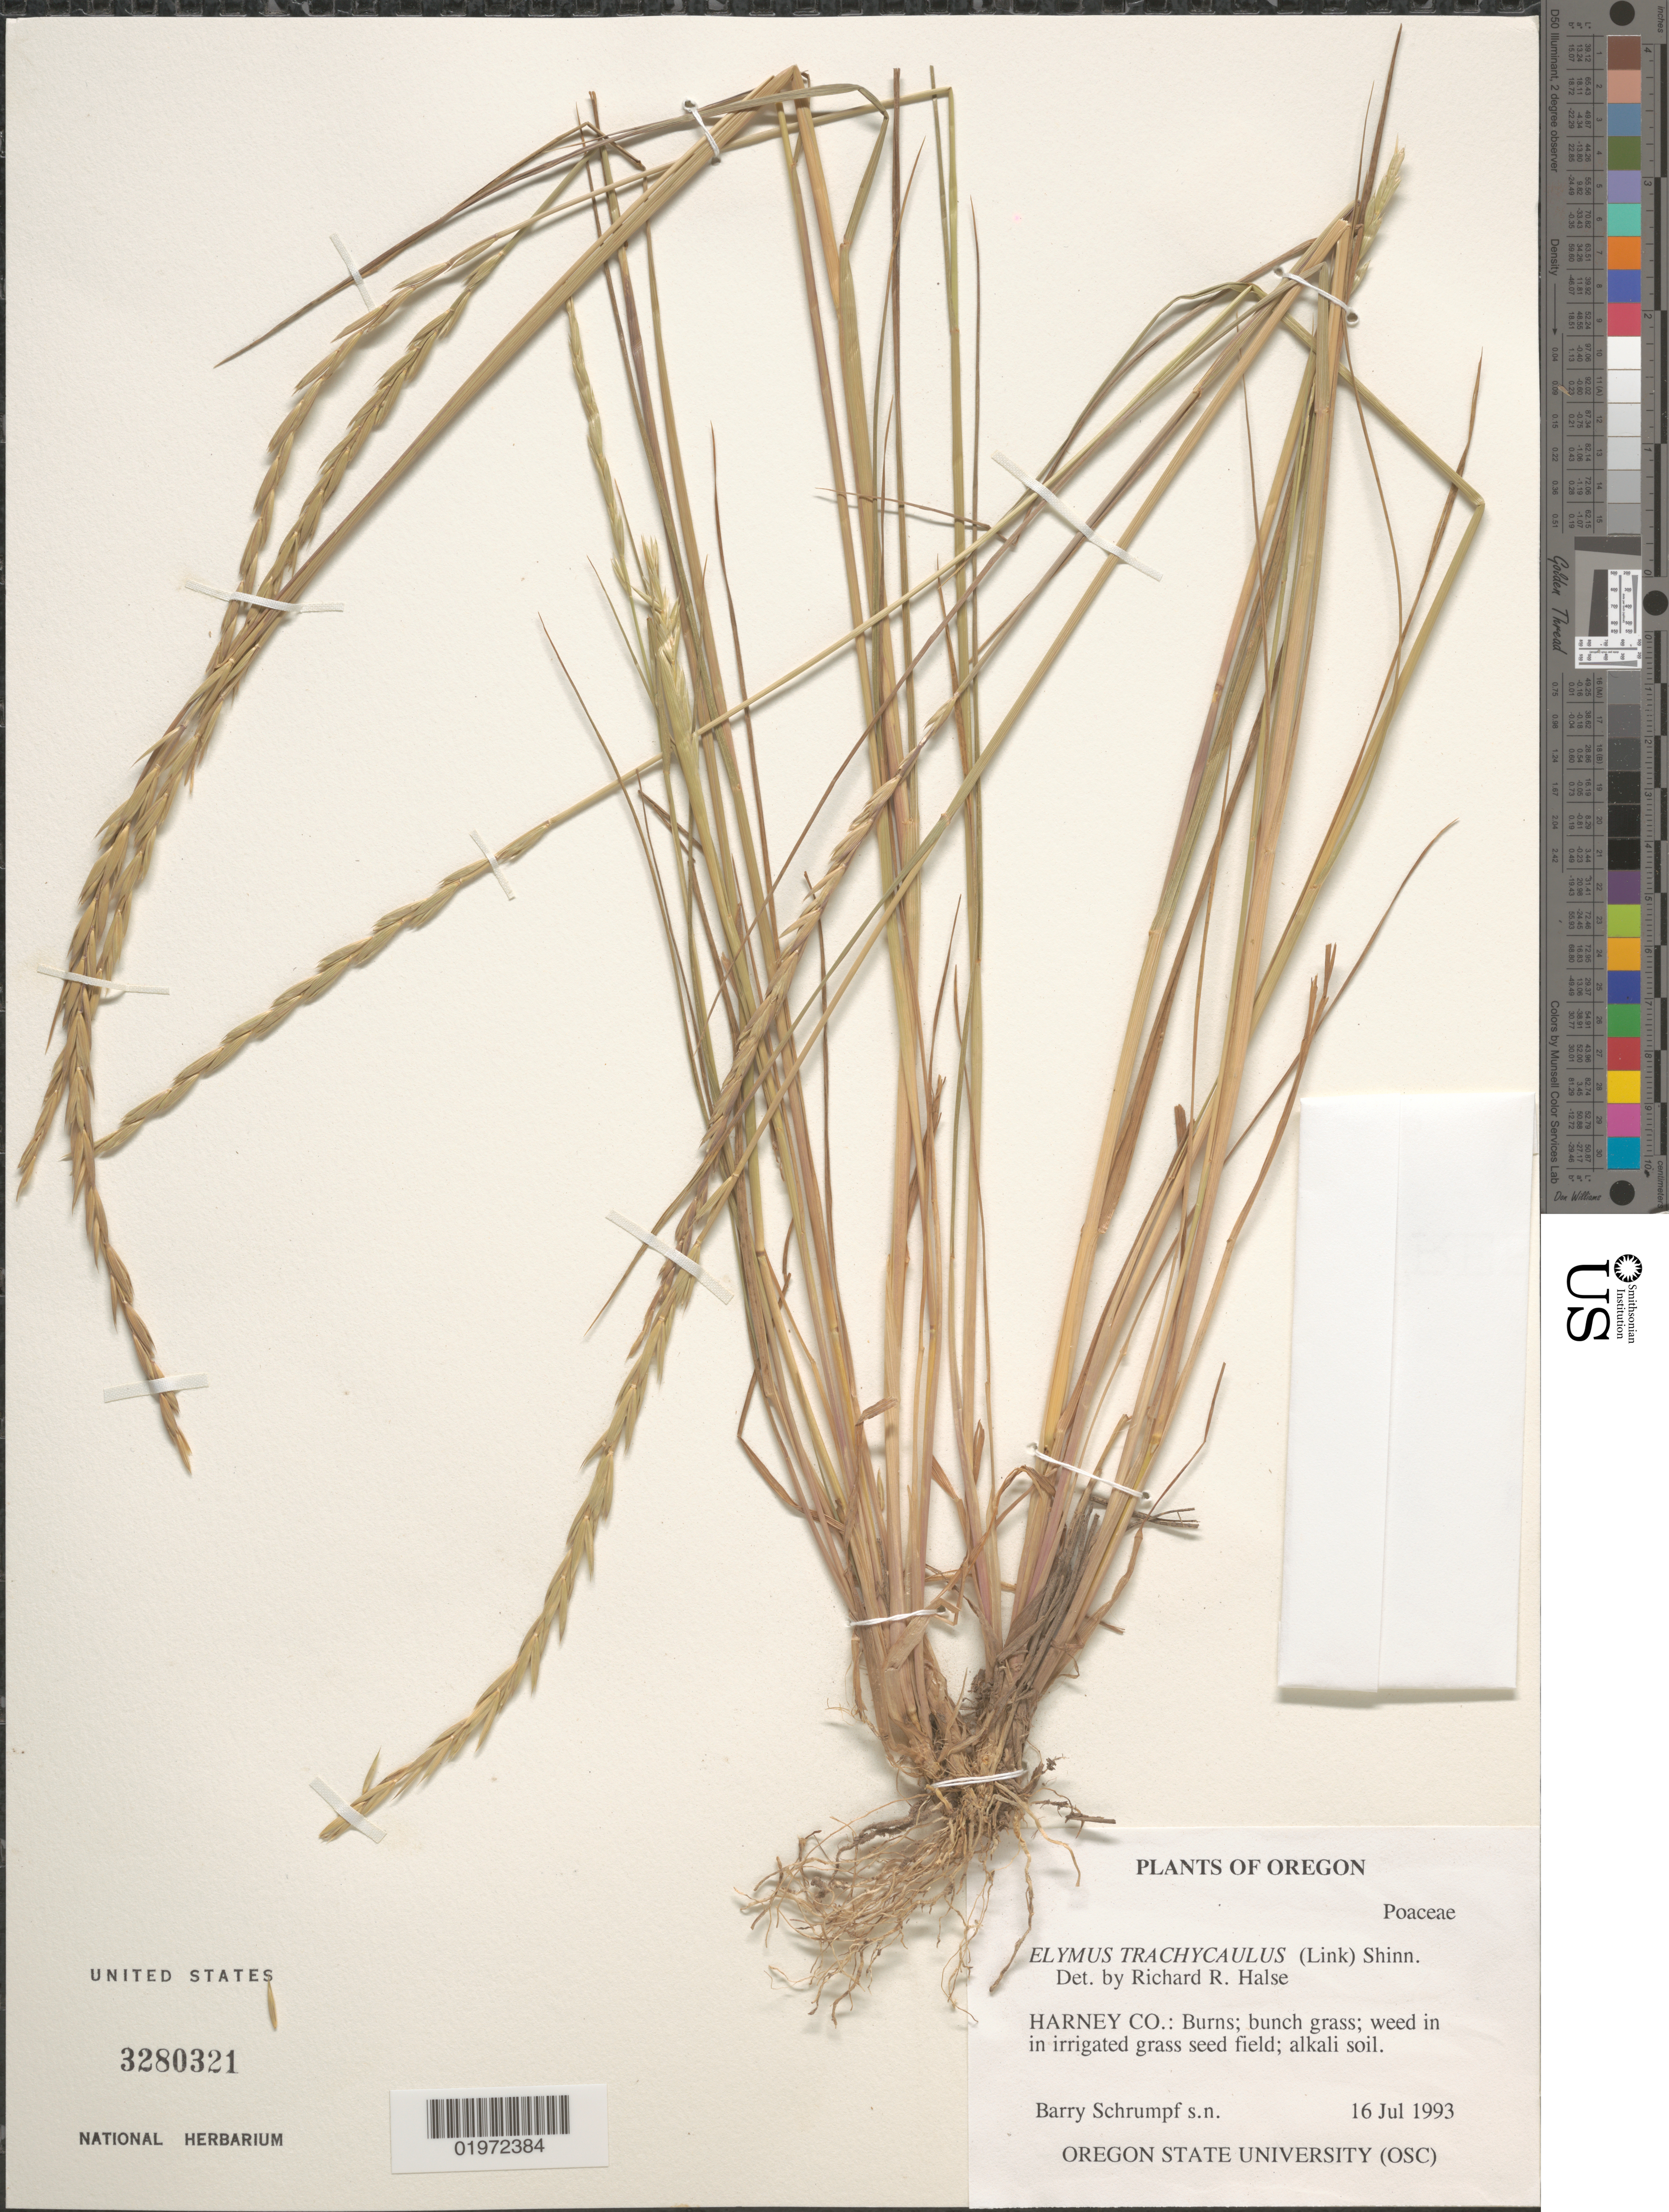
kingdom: Plantae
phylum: Tracheophyta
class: Liliopsida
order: Poales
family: Poaceae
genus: Elymus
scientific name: Elymus trachycaulus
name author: (Link) Gould ex Shinners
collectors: B. Schrumpf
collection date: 1993-07-16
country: United States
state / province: Oregon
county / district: Harney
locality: Harney Co.: Burns; bunch grass; weed in irrigated grass seed field; alkali soil.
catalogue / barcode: US 3280321